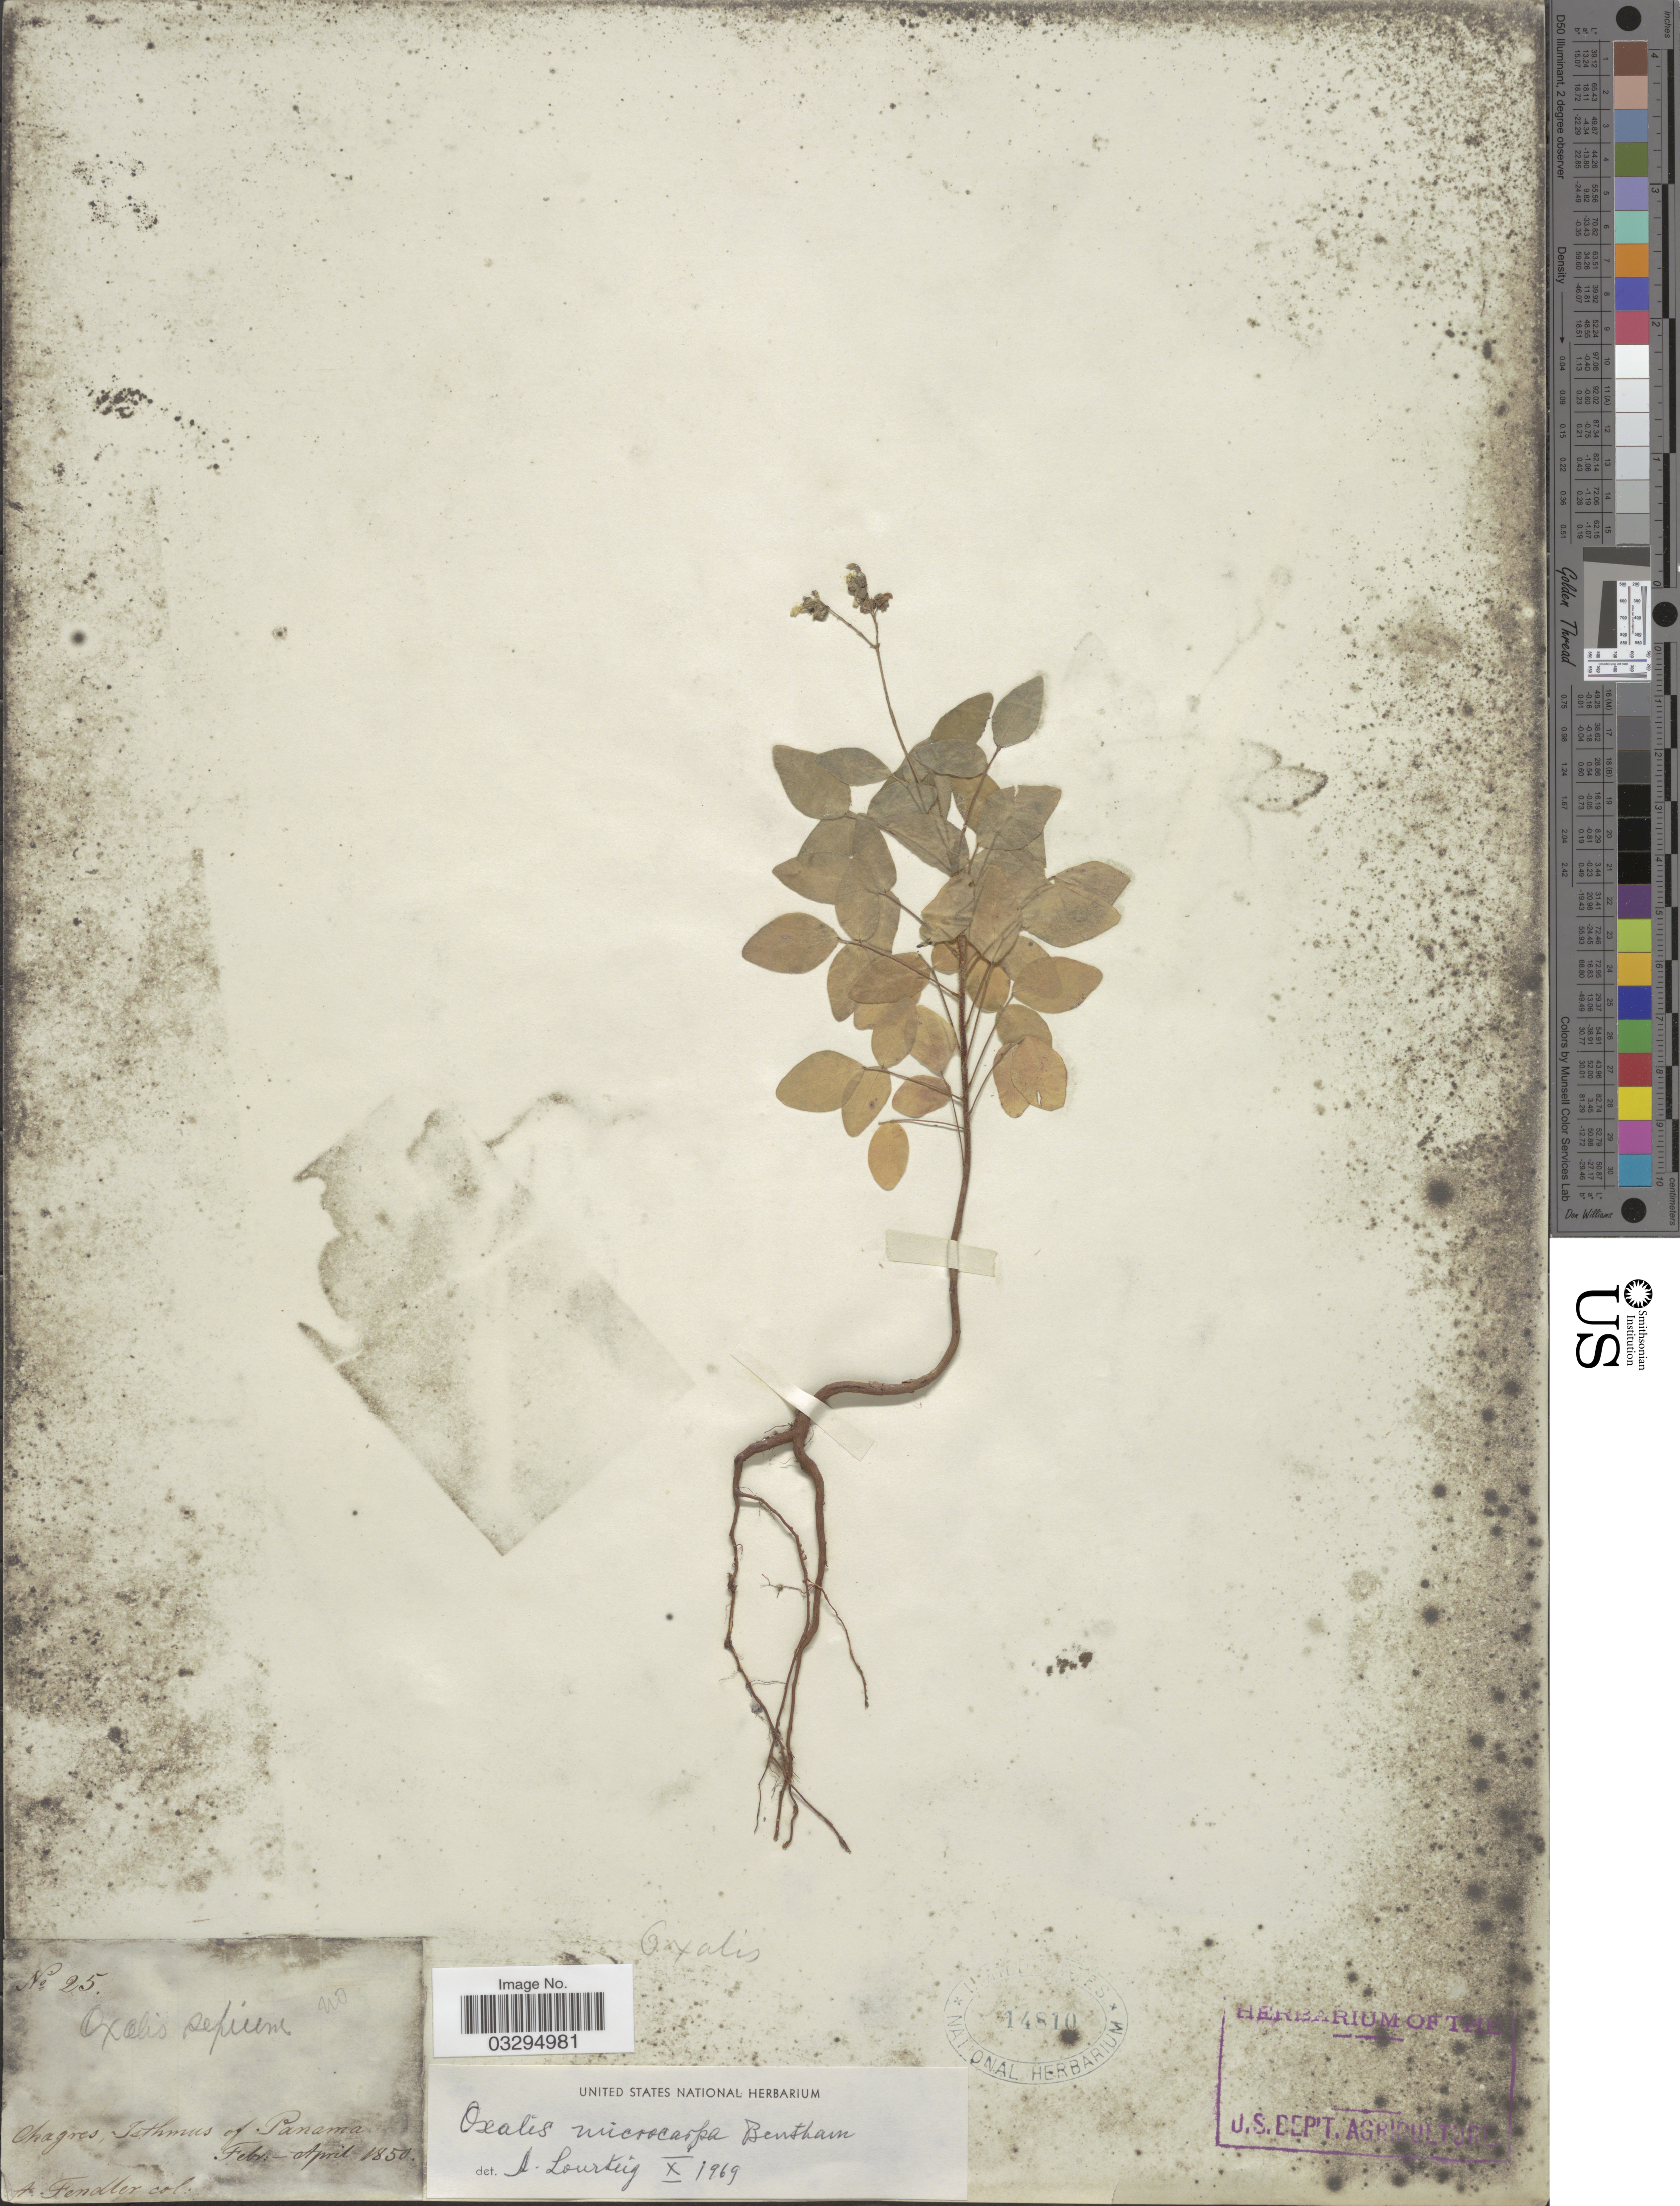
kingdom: Plantae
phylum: Tracheophyta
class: Magnoliopsida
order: Oxalidales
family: Oxalidaceae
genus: Oxalis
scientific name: Oxalis microcarpa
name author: Benth.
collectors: A. Fendler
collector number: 25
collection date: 1850-02/1850-04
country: Panama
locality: Chagres, Isthmus of Panama.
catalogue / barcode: US 14810